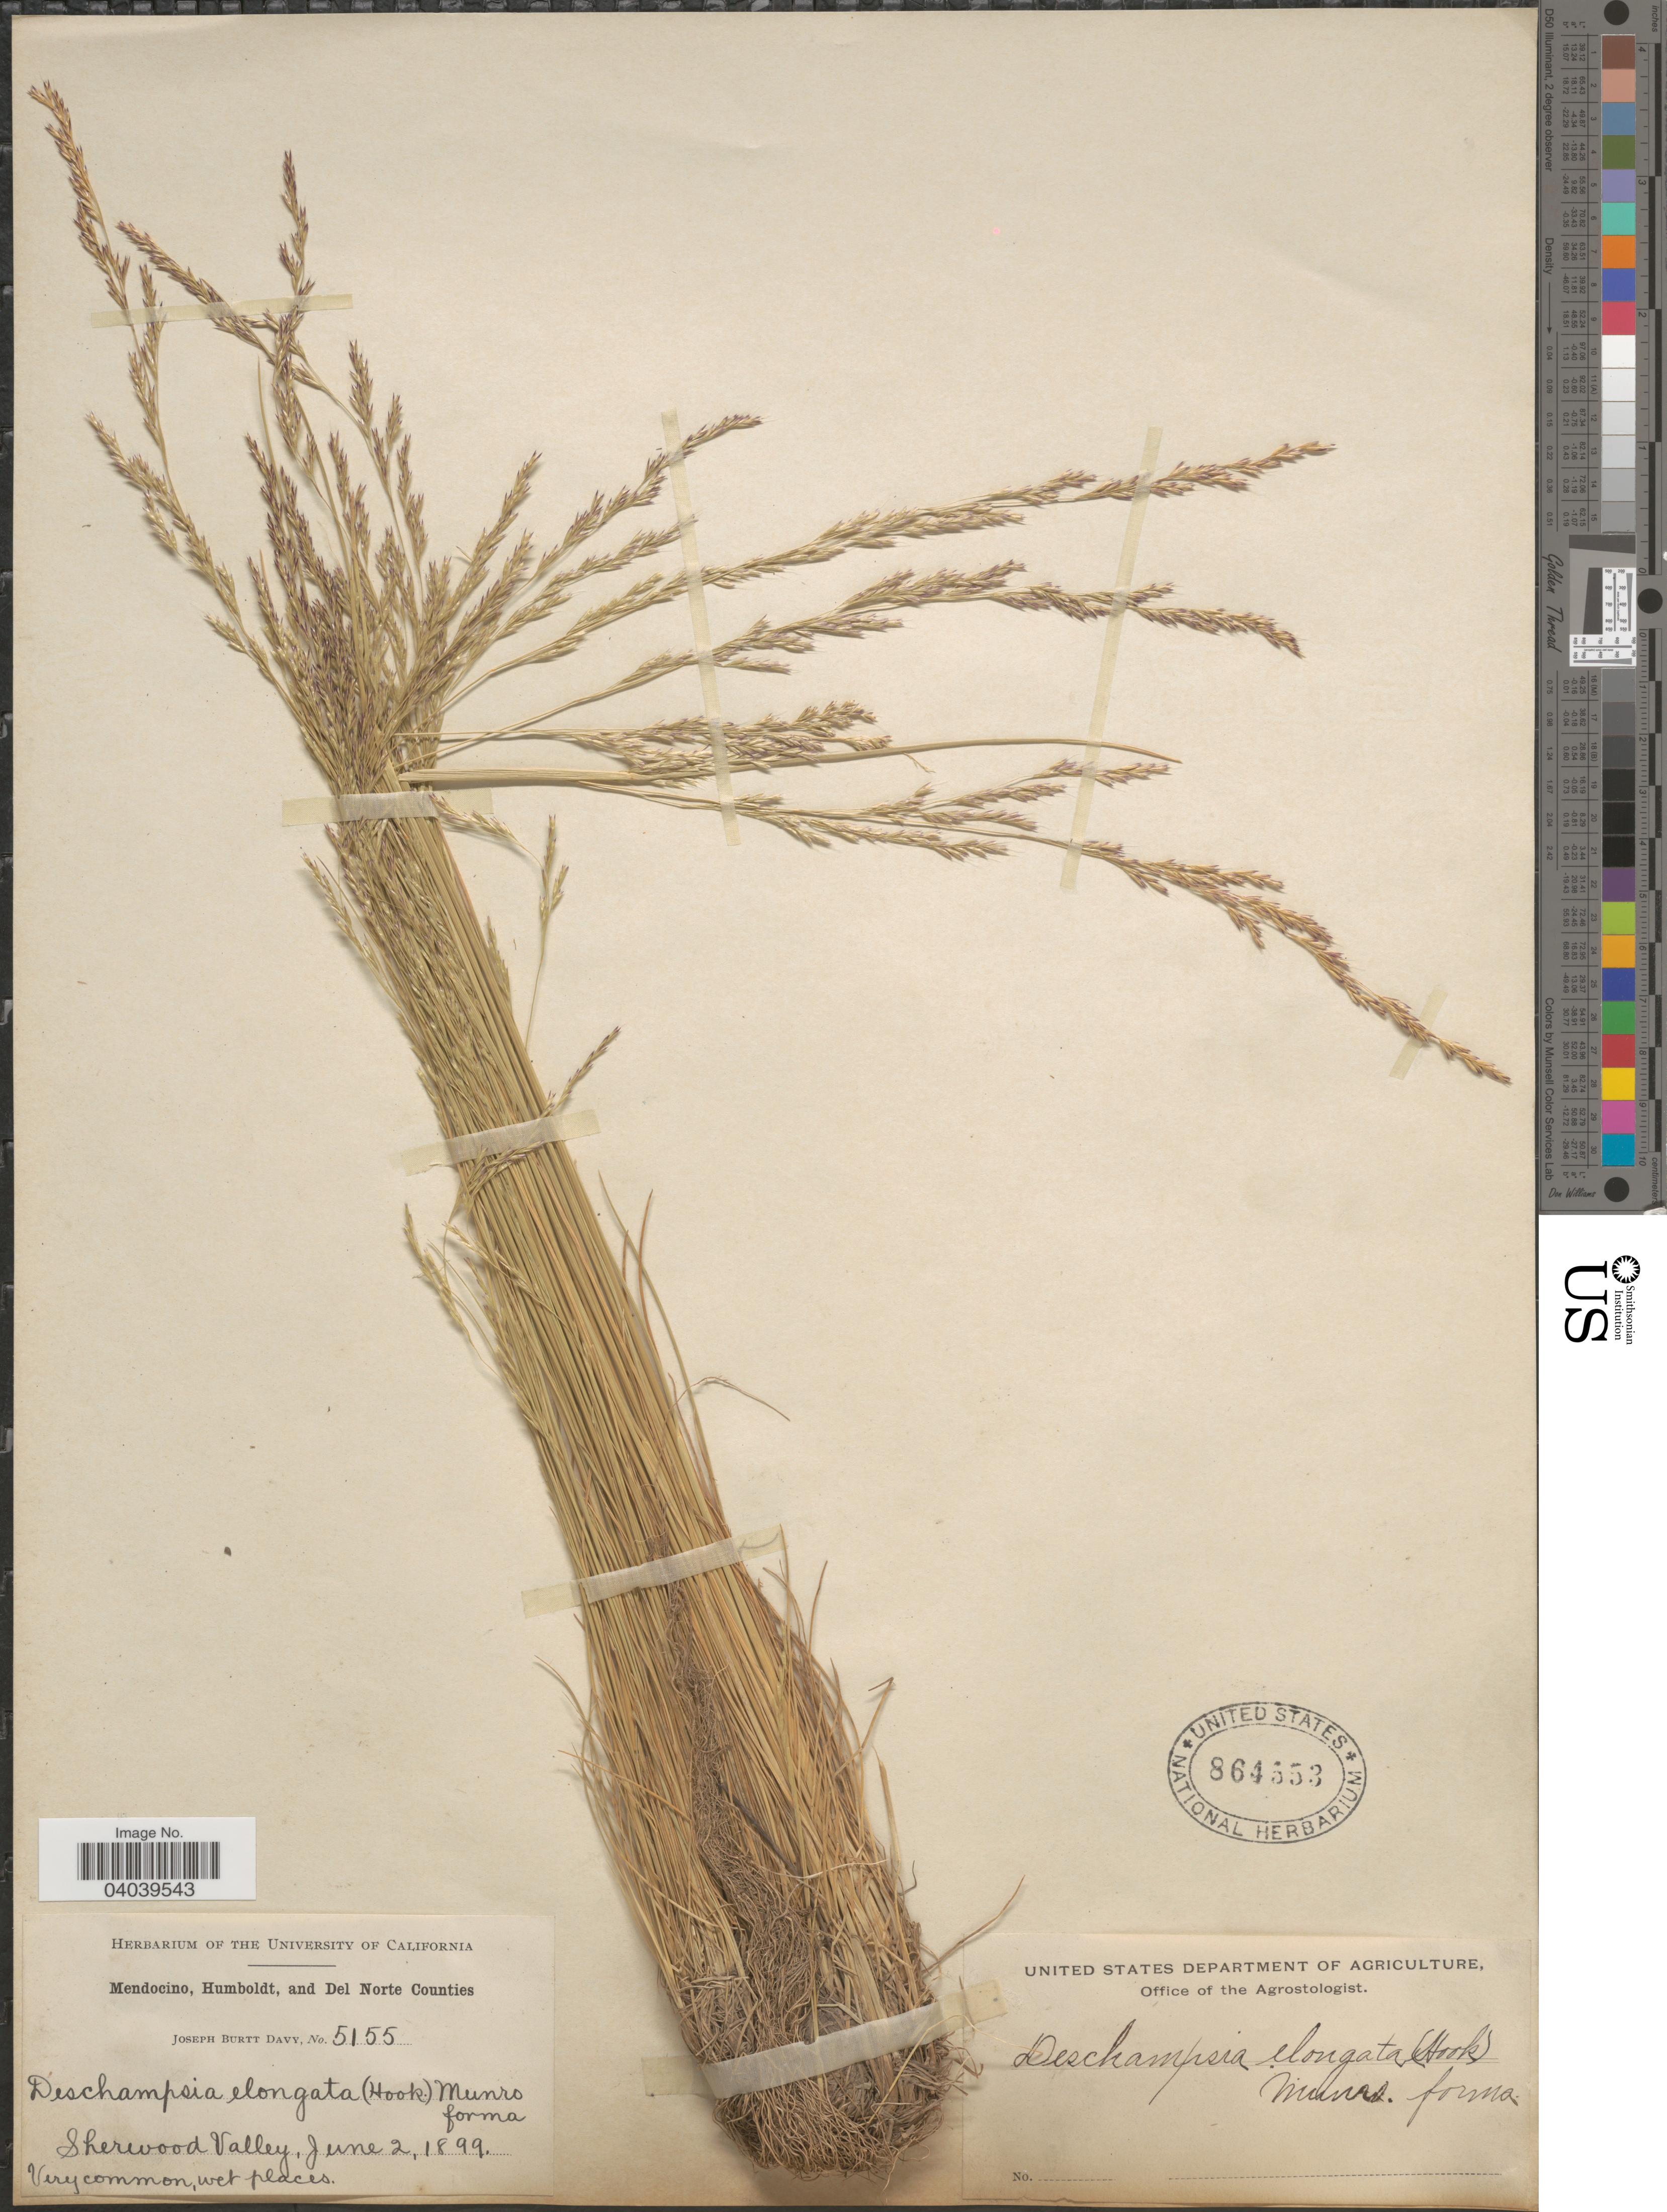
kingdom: Plantae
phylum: Tracheophyta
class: Liliopsida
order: Poales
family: Poaceae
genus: Deschampsia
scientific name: Deschampsia elongata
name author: (Hook.) Munro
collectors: J. Burtt Davy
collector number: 5155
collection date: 1899-06-02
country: United States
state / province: California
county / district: Mendocino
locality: Mendocino, Humboldt, and Del Norte Counties. Sherwood Valley.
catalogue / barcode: US 864553